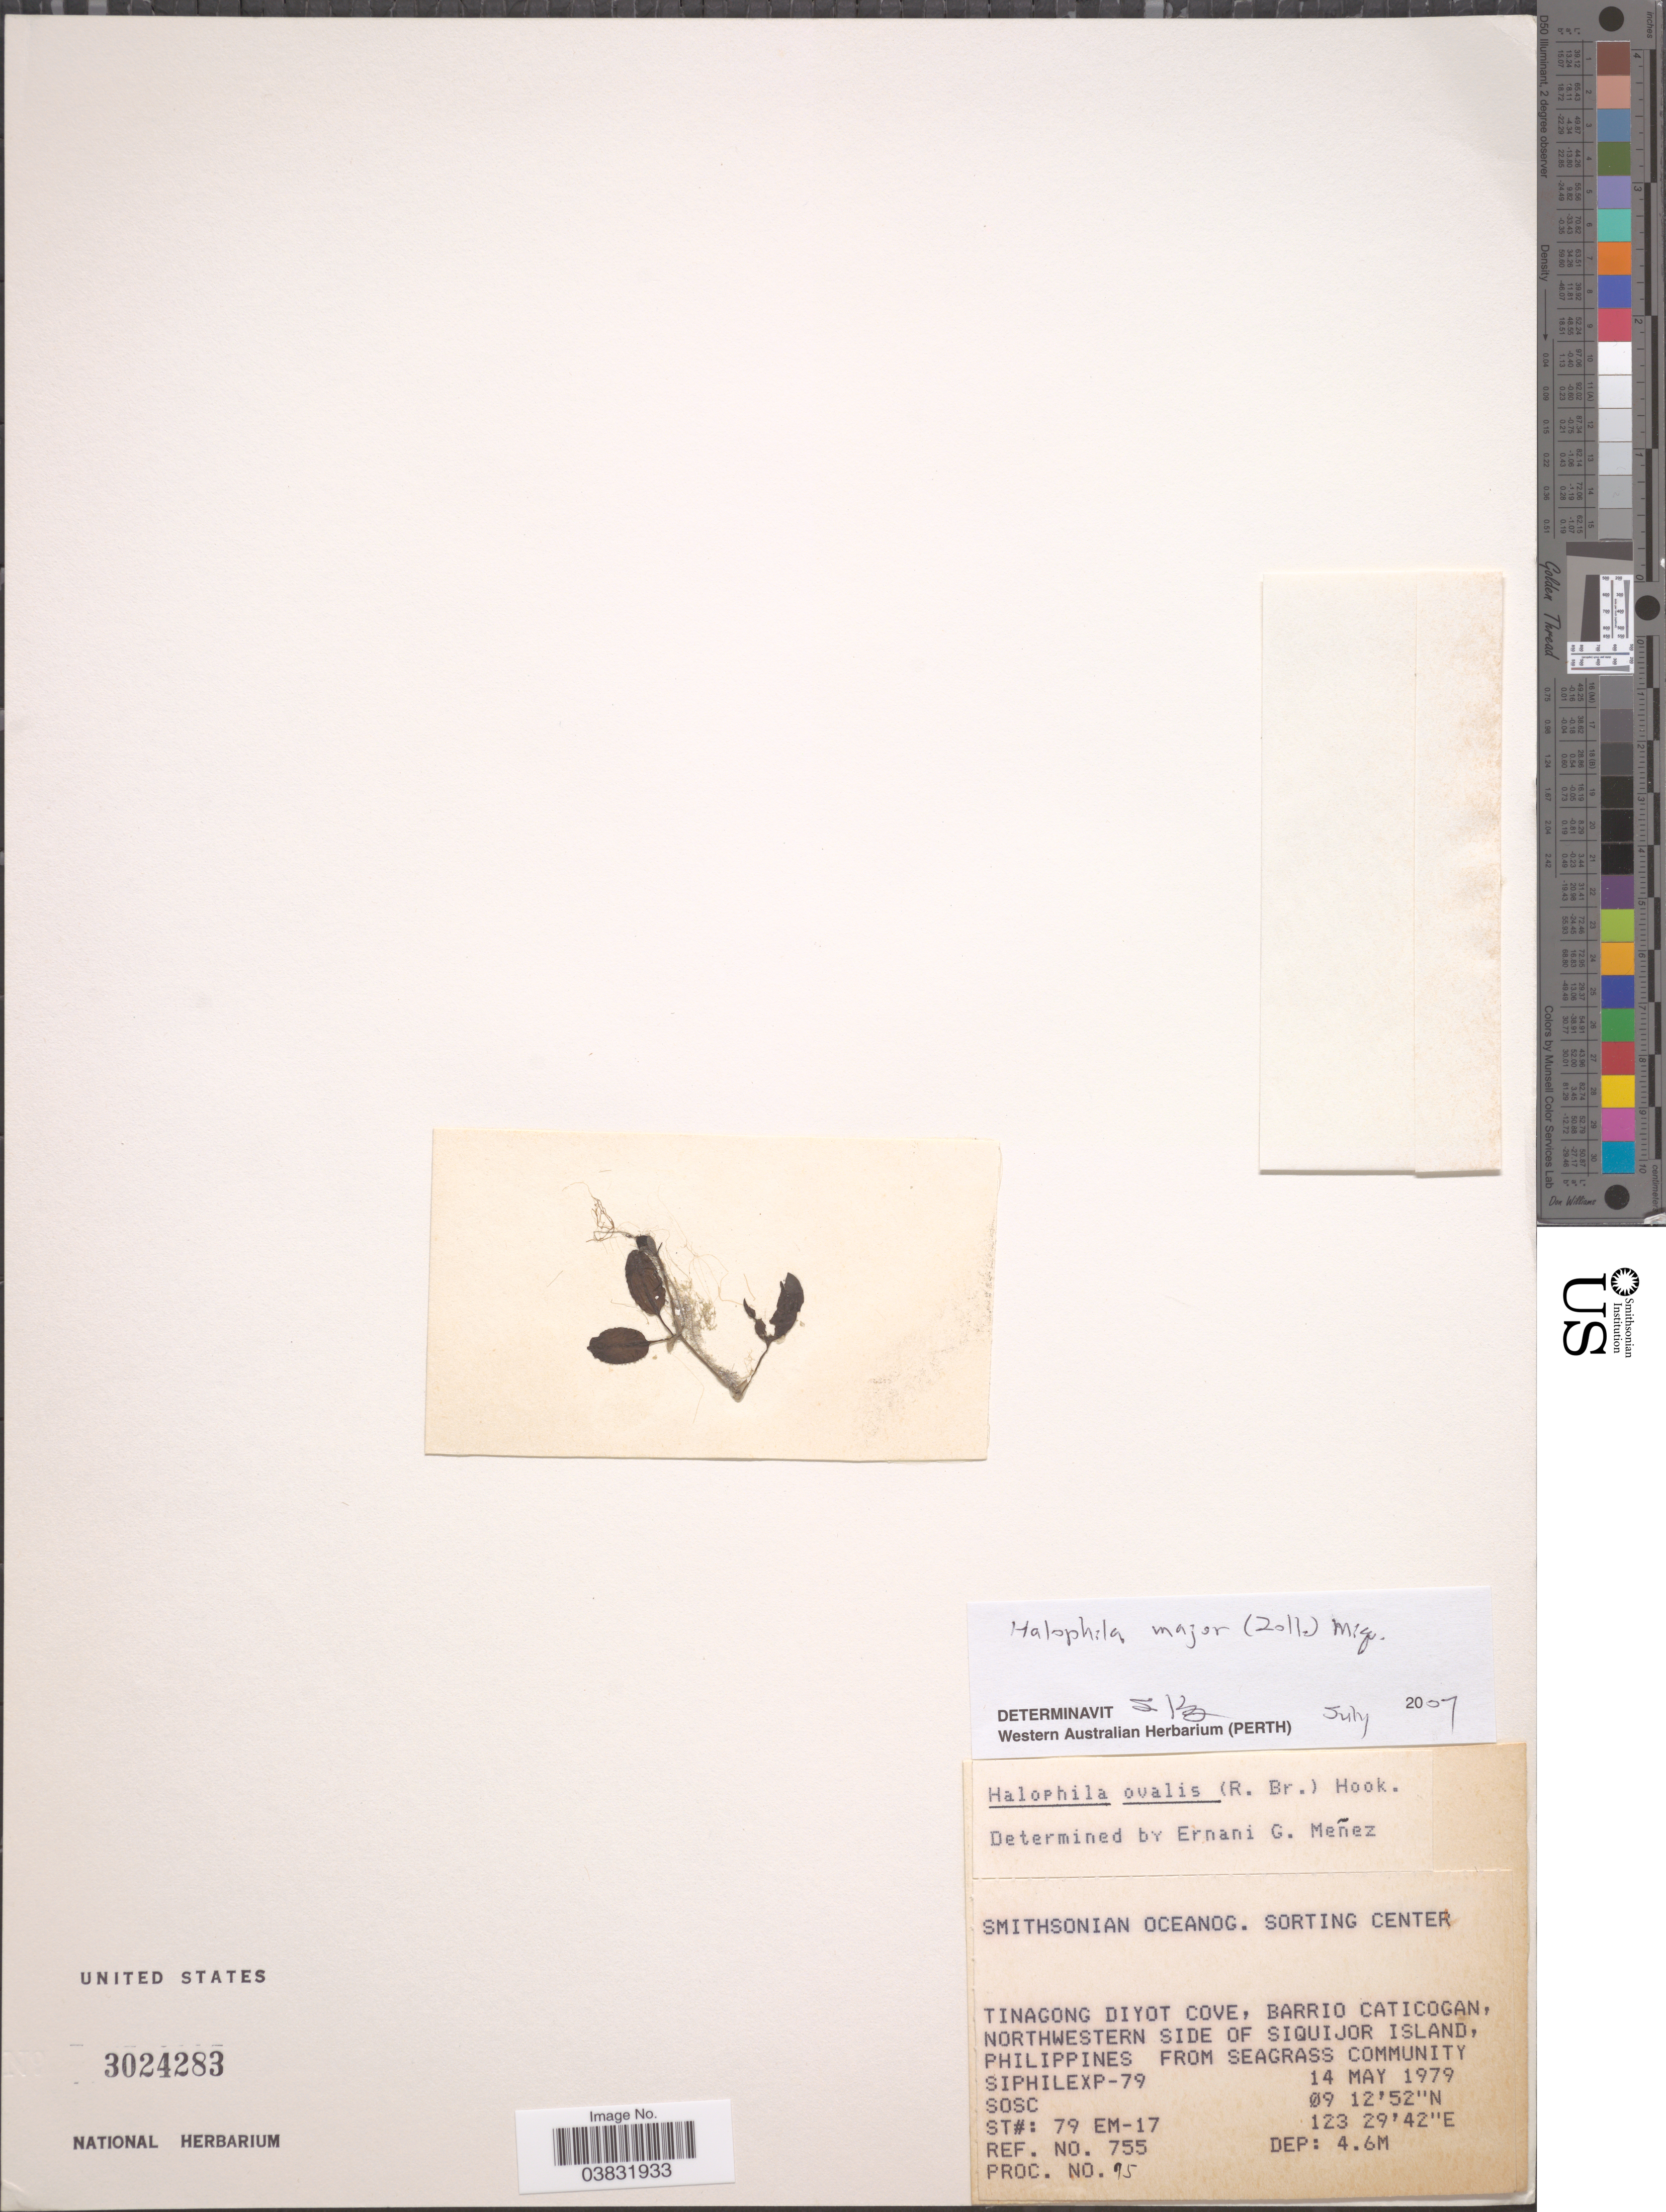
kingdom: Plantae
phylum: Tracheophyta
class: Liliopsida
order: Alismatales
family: Hydrocharitaceae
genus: Halophila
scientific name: Halophila major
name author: (Zoll.) Miq.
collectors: SOSC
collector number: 755/95*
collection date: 1979-05-14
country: Philippines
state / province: Central Visayas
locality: Tinagong Diyot Cove, Barrio Caticogan, northwestern side of Siquijor Island, Philippines from seagrass community.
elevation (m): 4.6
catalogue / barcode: US 3024283